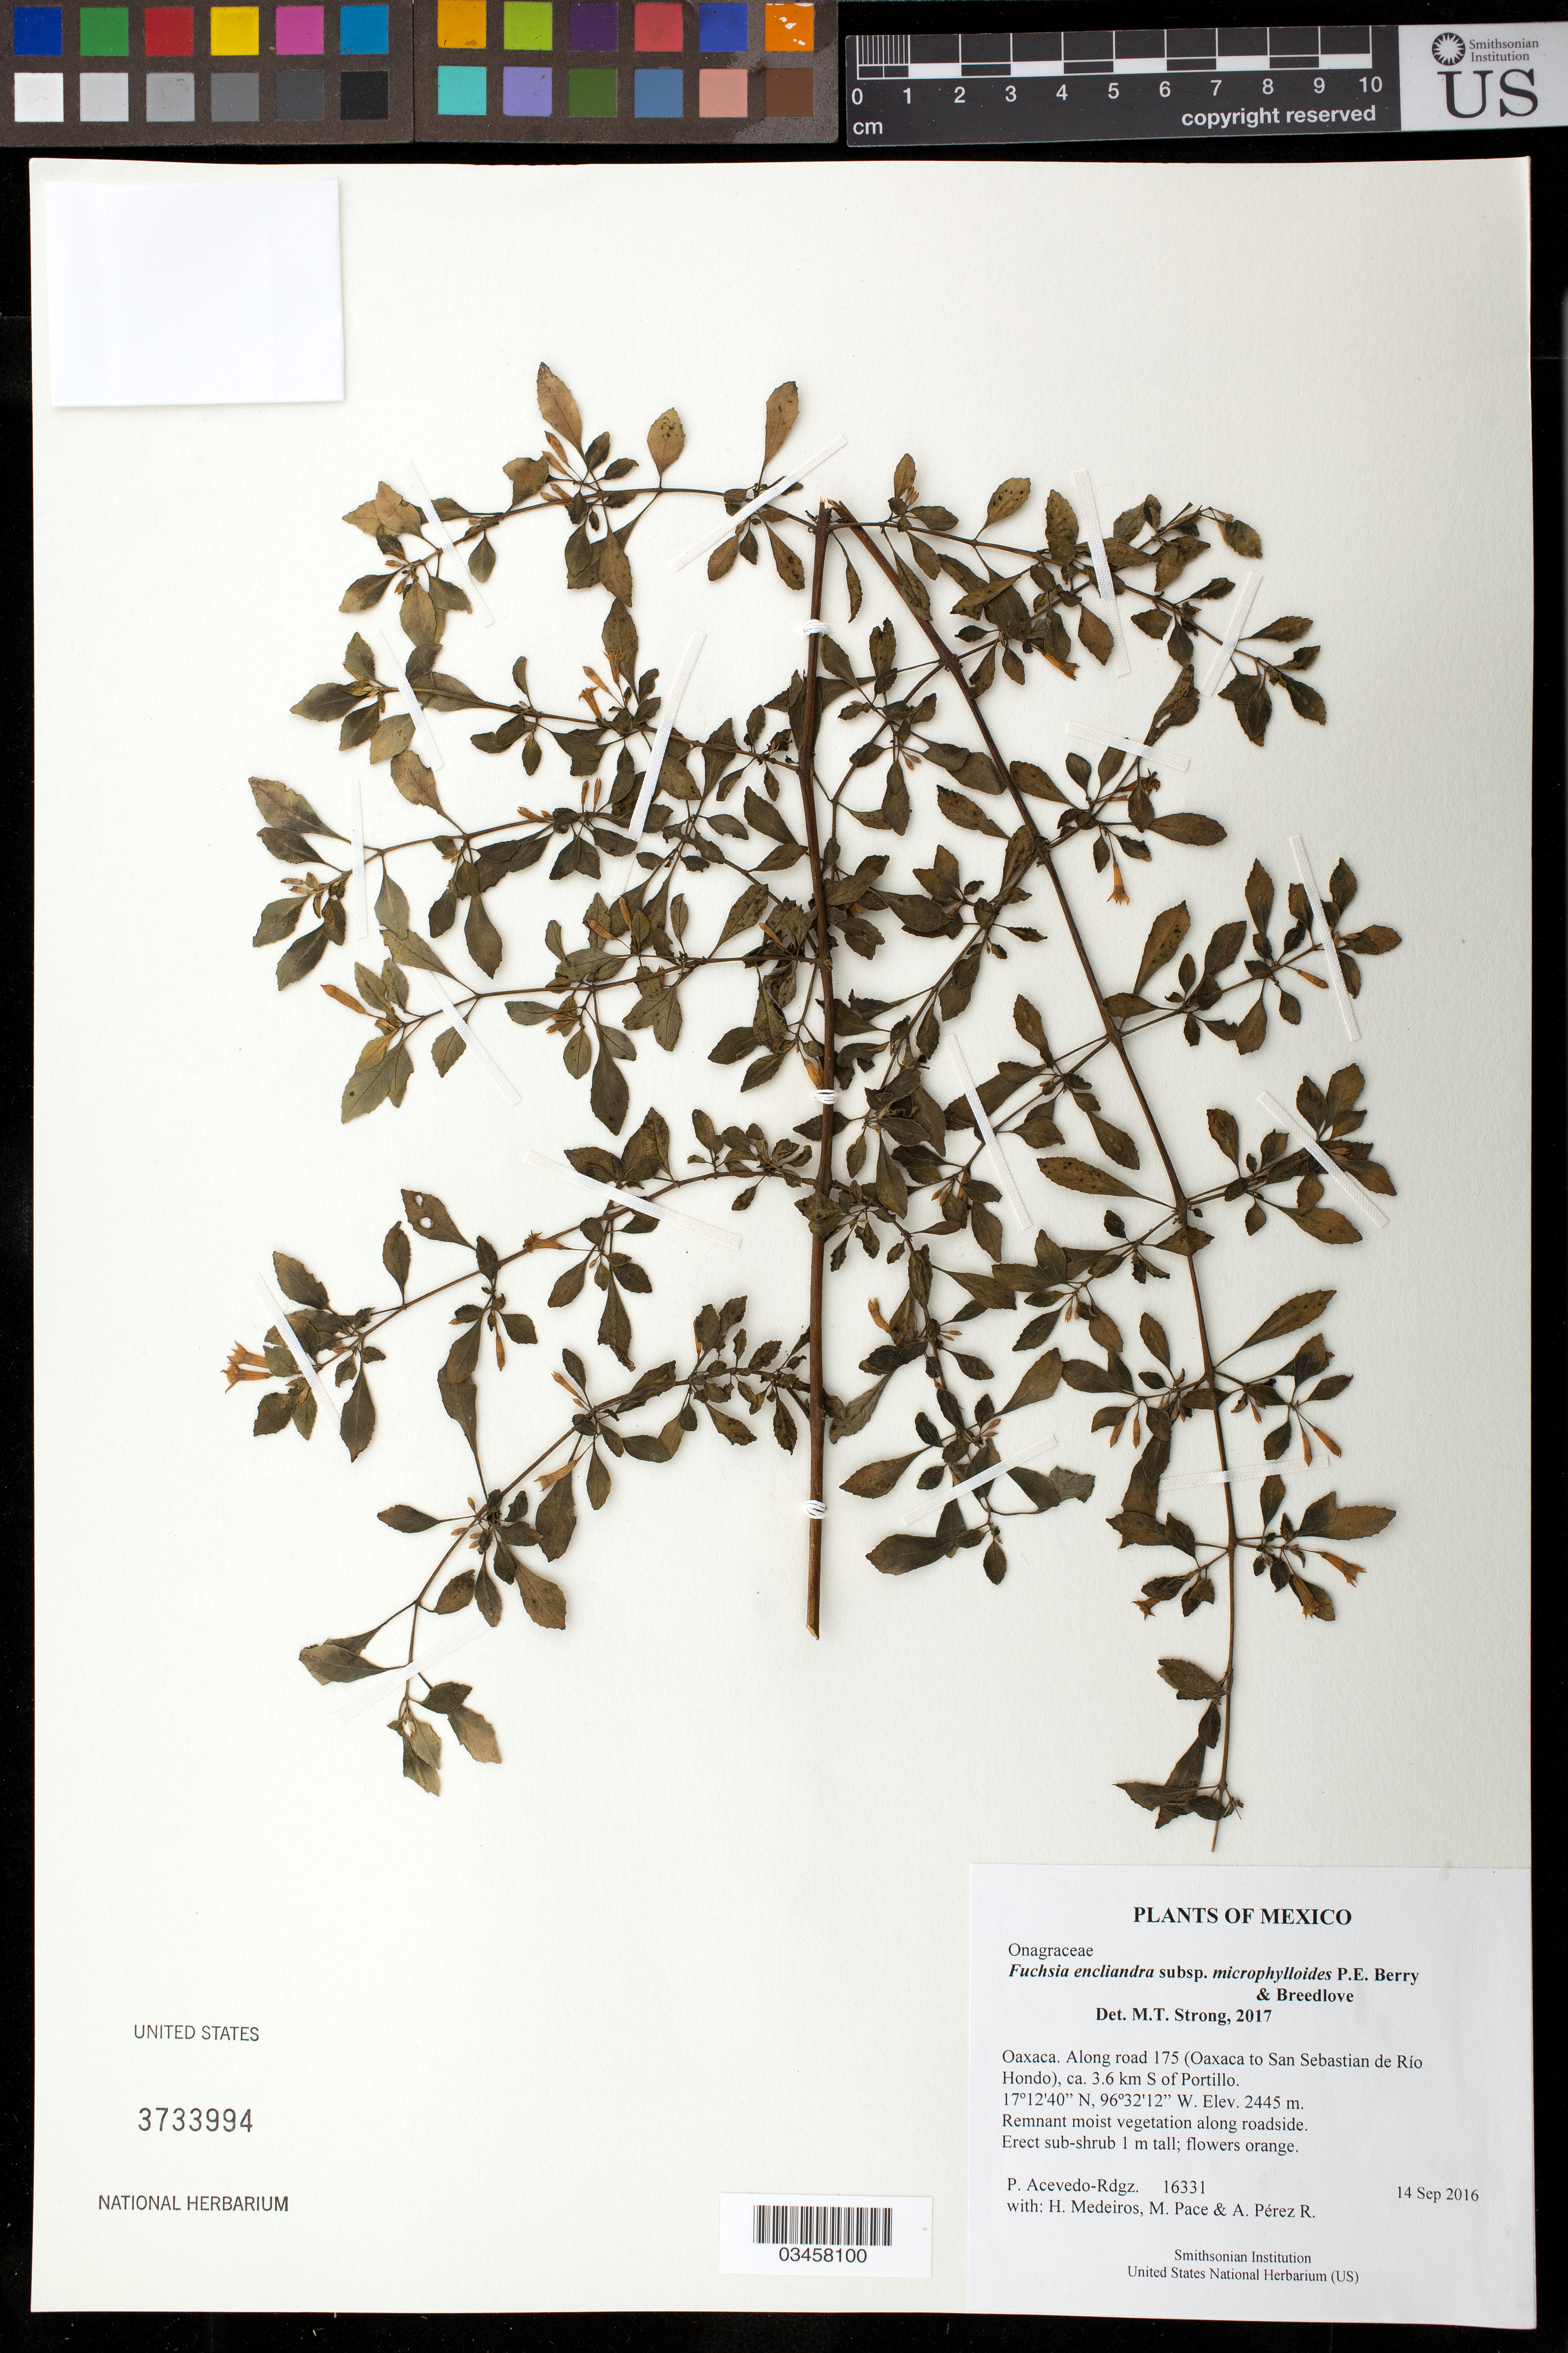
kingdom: Plantae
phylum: Tracheophyta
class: Magnoliopsida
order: Myrtales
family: Onagraceae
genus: Fuchsia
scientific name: Fuchsia encliandra subsp. microphylloides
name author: P.E. Berry & Breedlove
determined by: Strong, M. T., (US), Smithsonian Institution - National Museum of Natural History (UNITED STATES)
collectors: P. Acevedo-Rodr., H. Medeiros, M. R. Pace & A. Pérez R.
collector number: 16331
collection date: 2016-09-14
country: Mexico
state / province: Oaxaca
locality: along road 175 (Oaxaca to San Sebastian de Río Hondo), ca. 3.6 km south of Portillo.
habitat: Remnant moist vegetation along roadside.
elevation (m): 2445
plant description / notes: US, NY, MO, K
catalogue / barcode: US 3733994